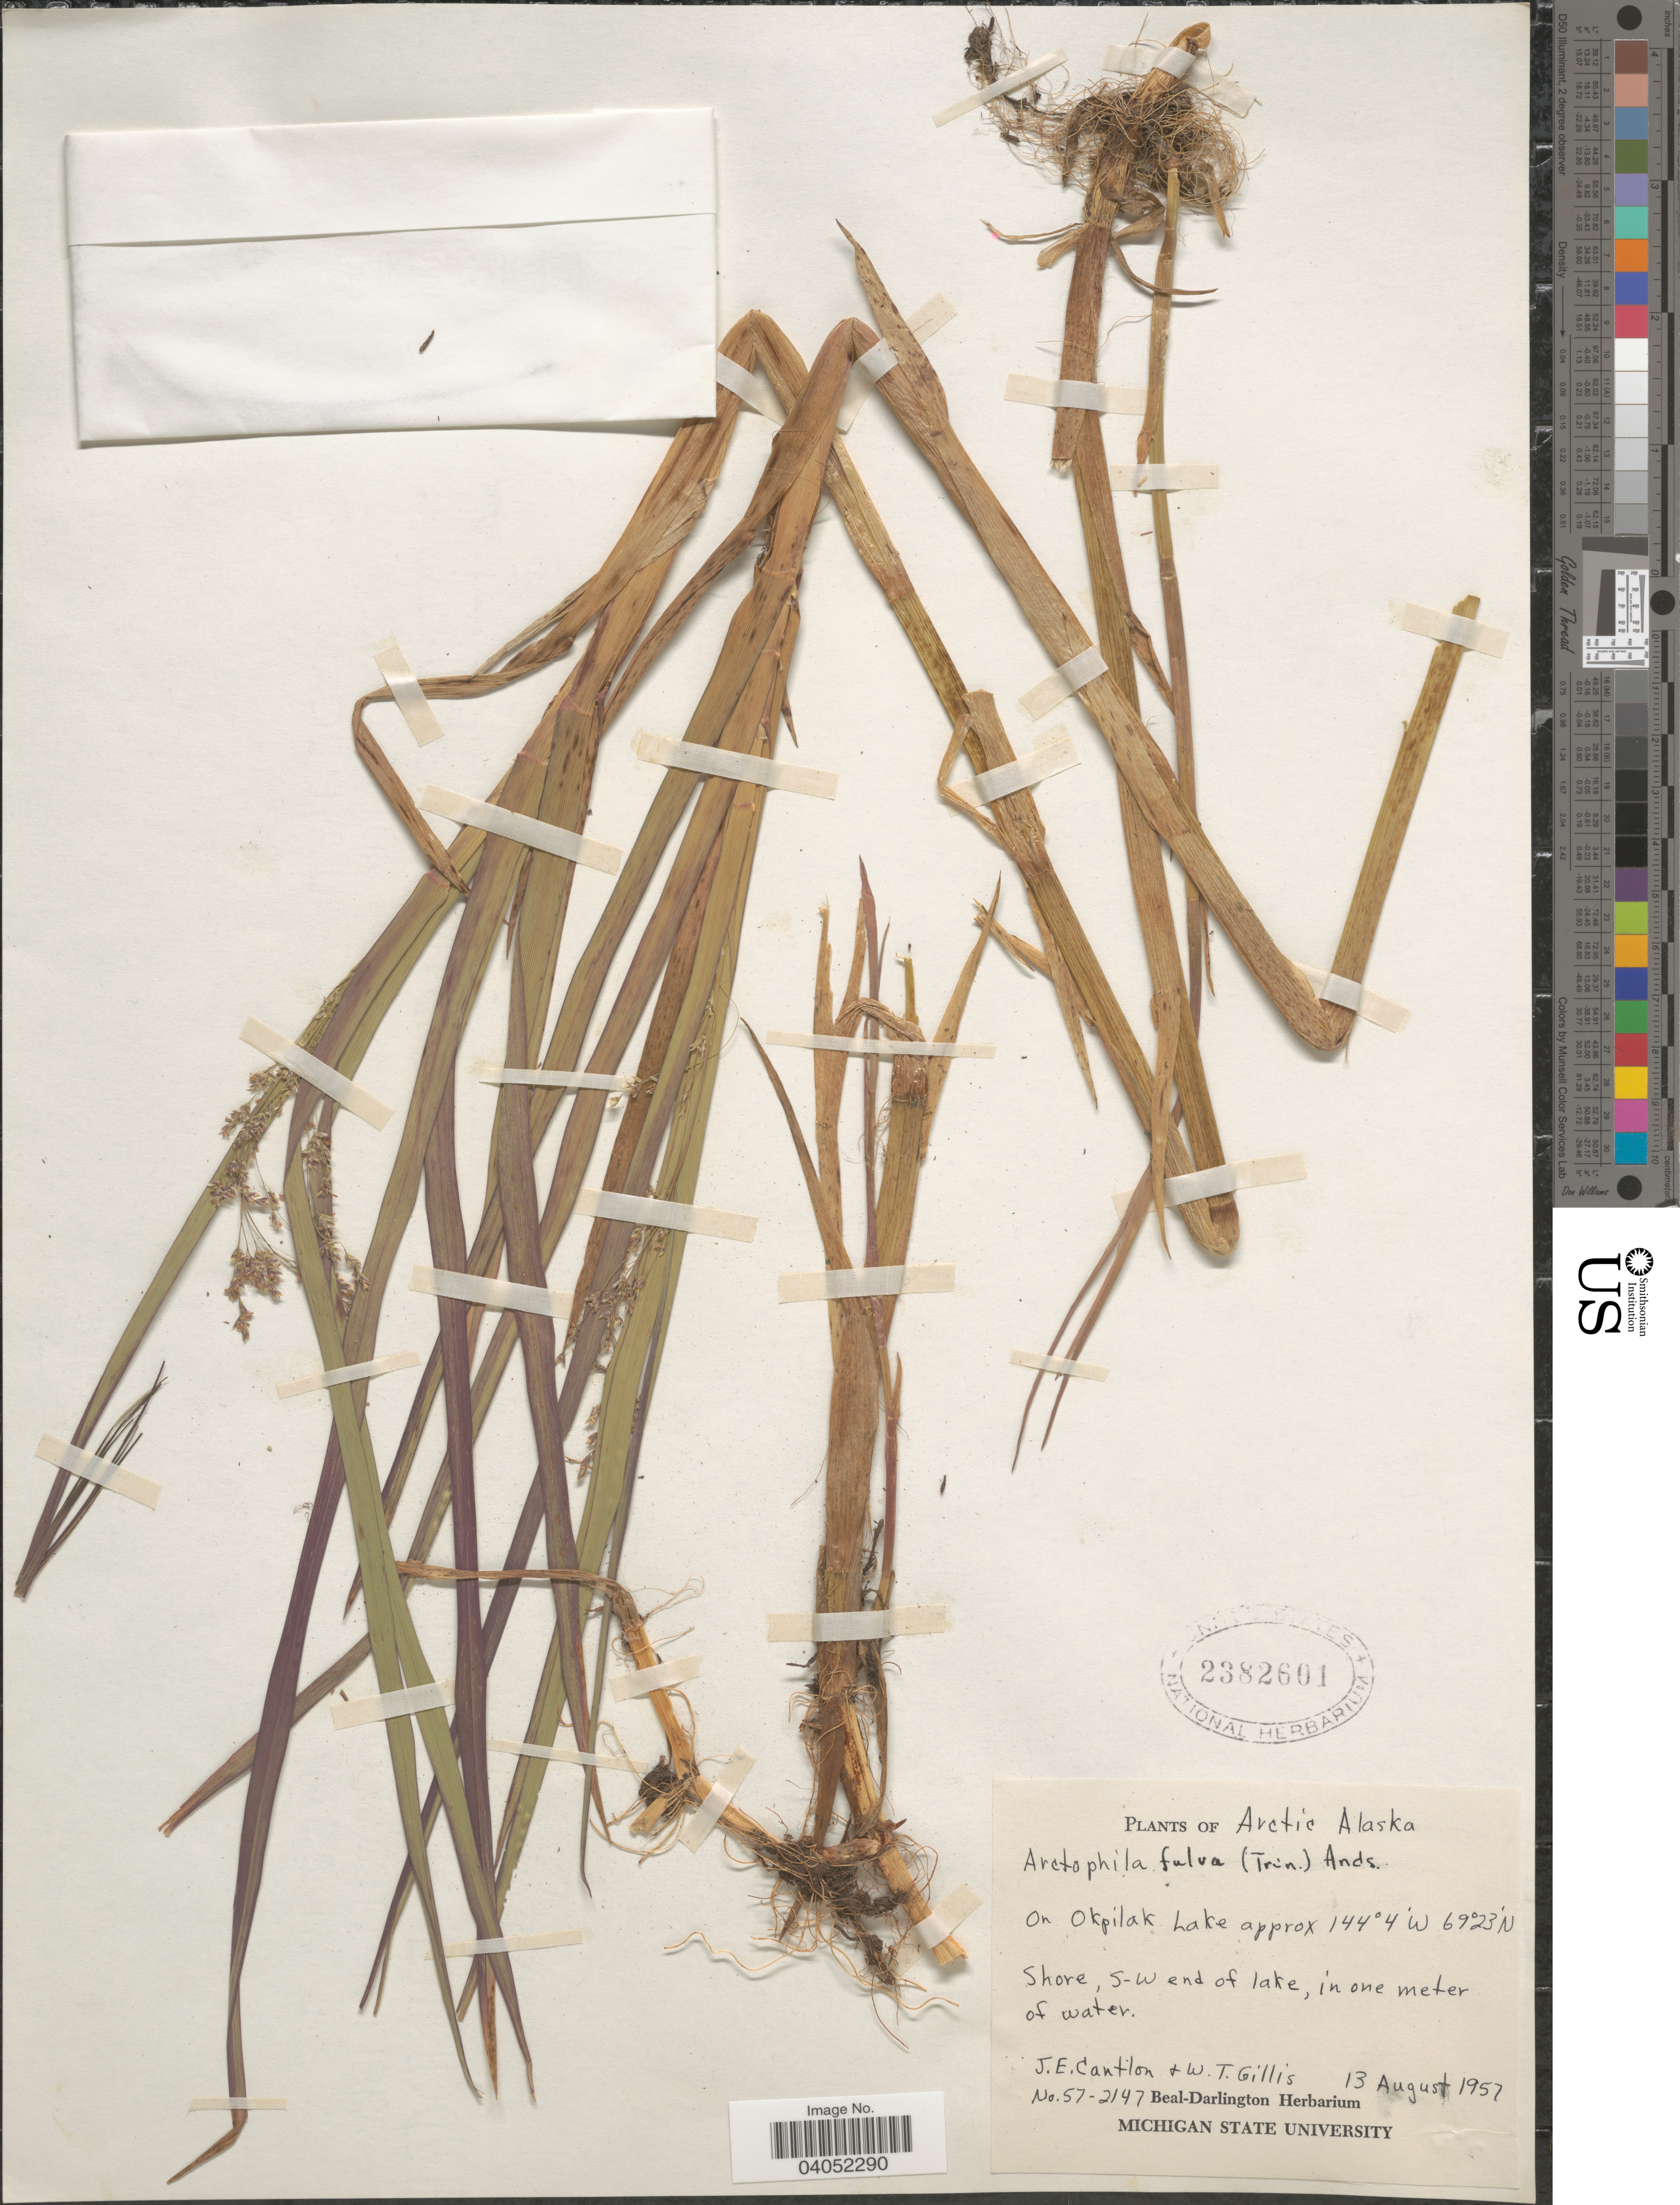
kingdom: Plantae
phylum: Tracheophyta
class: Liliopsida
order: Poales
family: Poaceae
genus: Arctophila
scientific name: Arctophila fulva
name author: (Trin.) Andersson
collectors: J. Cantlon & W. T. Gillis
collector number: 57-2147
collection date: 1957-08-13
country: United States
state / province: Alaska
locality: Arctic Alaska. On Okpilak Lake. Shore, S-W end of lake.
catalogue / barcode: US 2382601